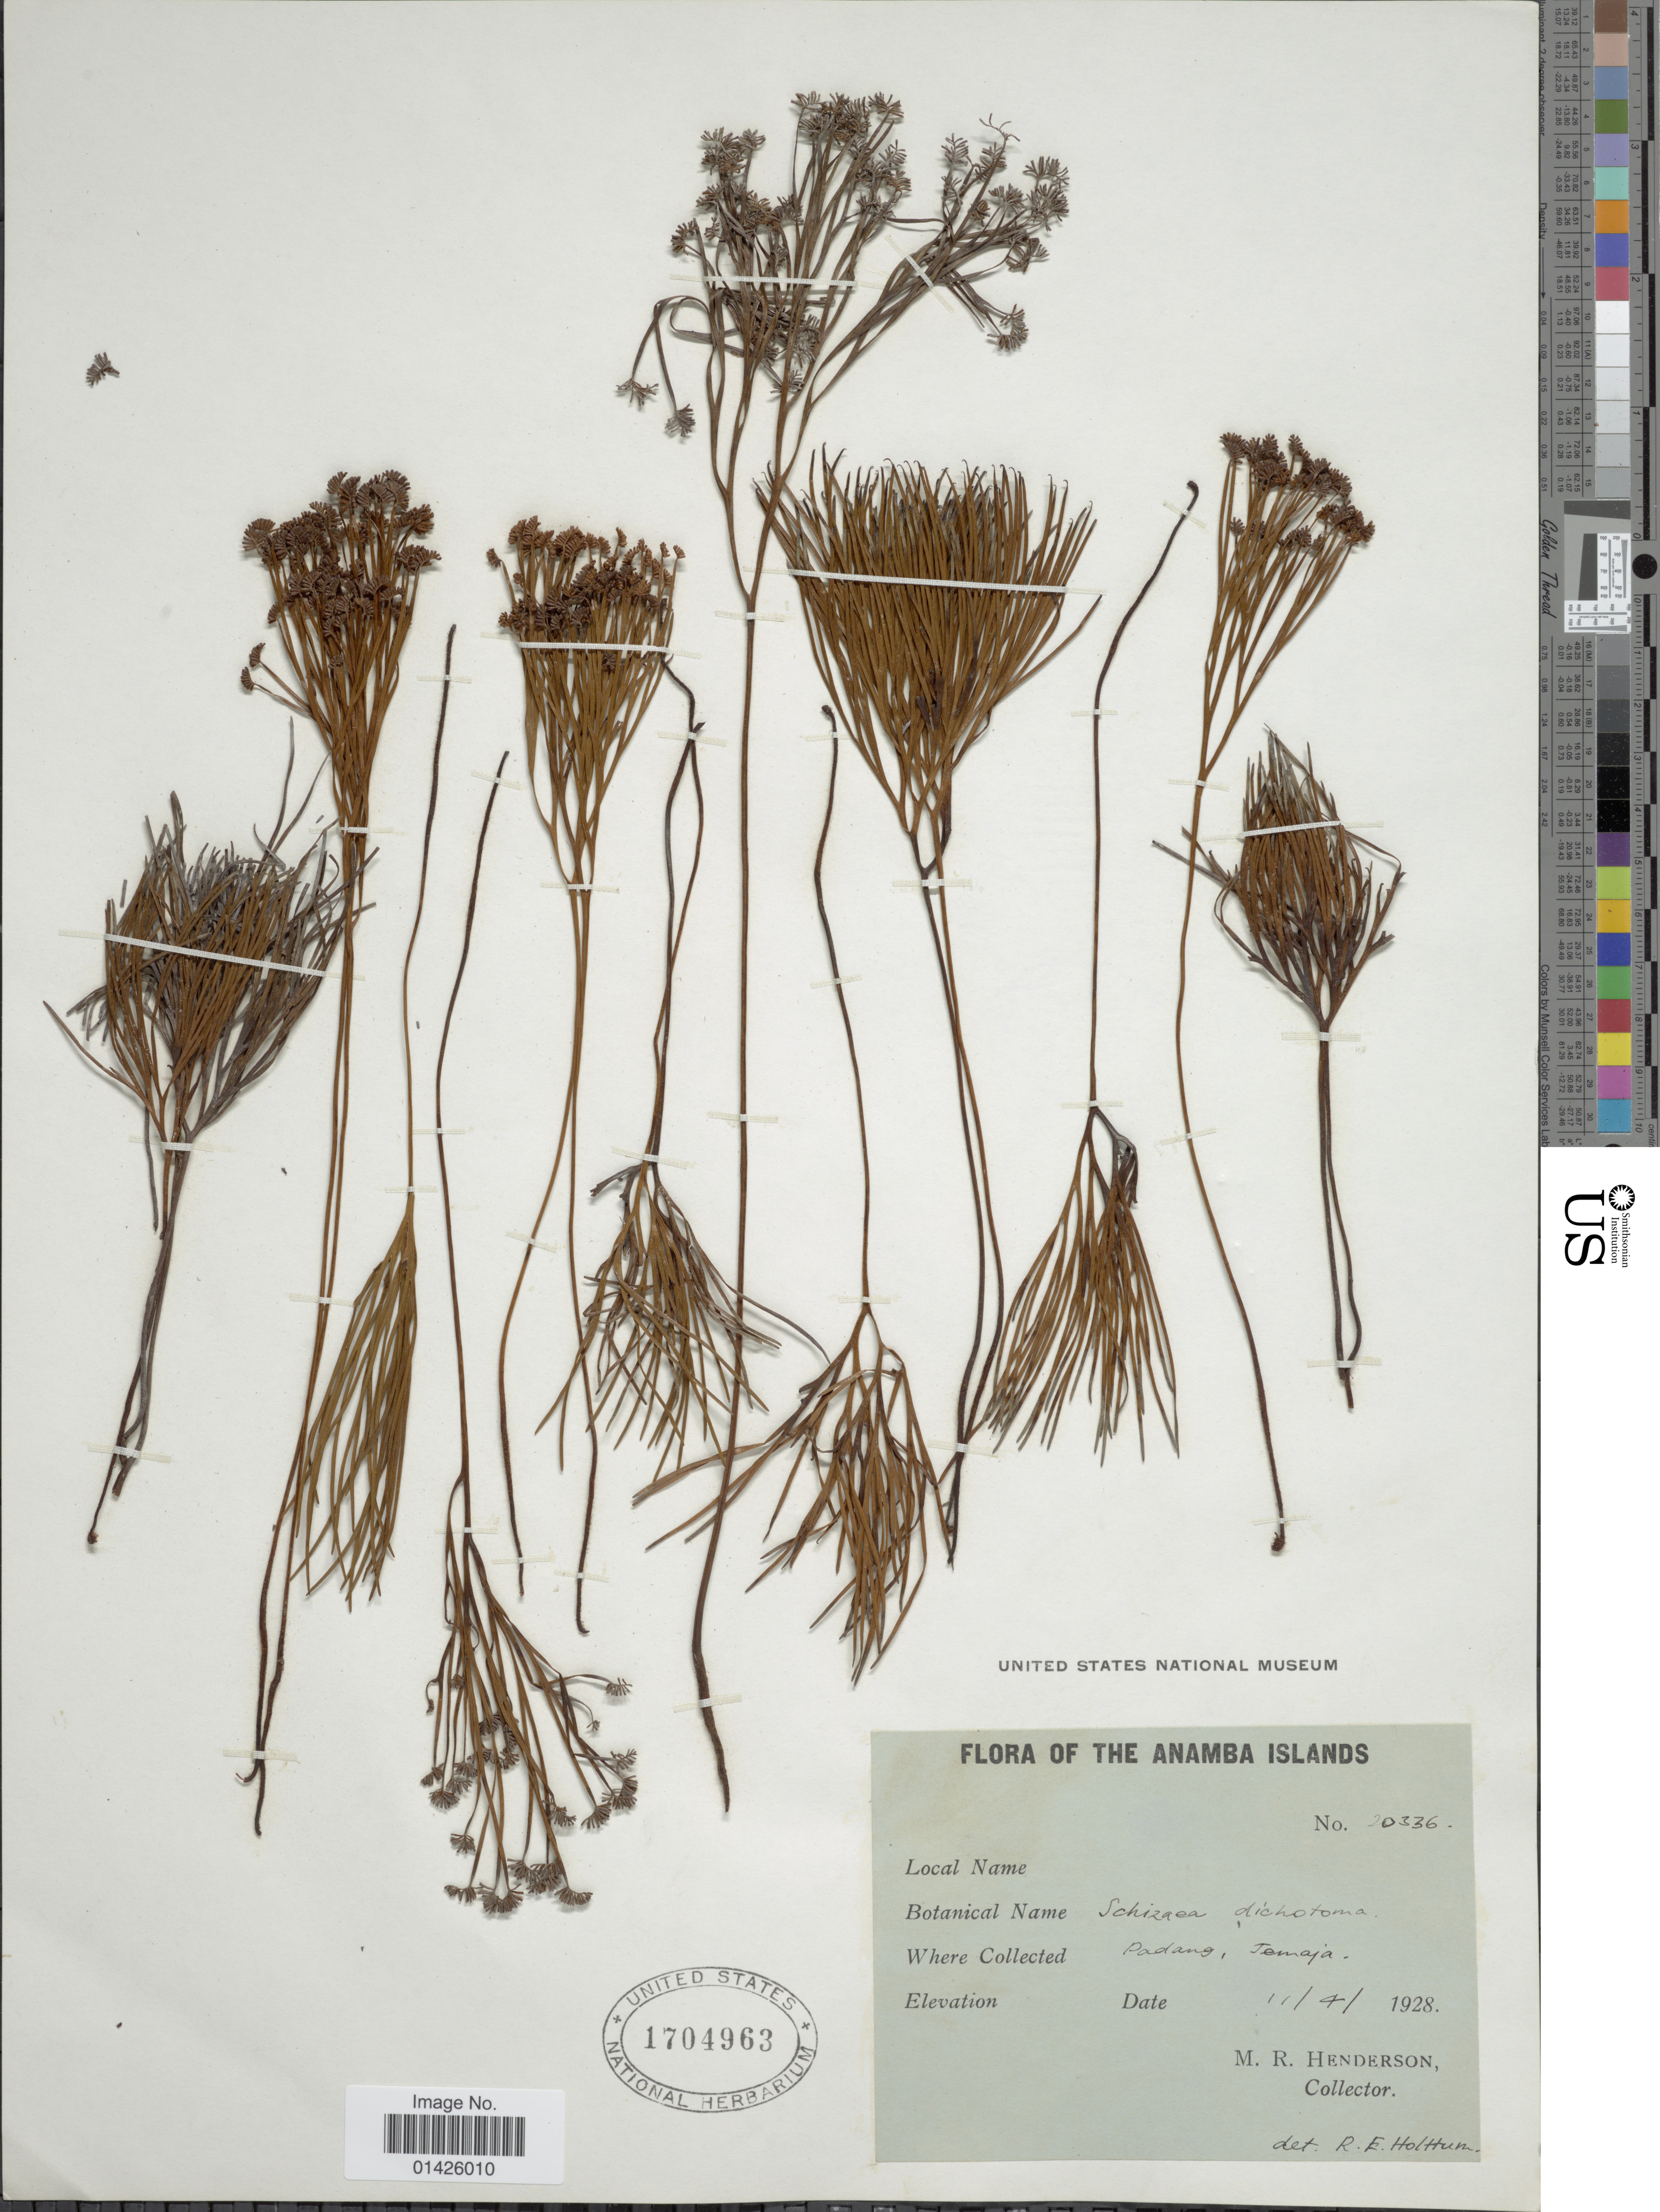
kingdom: Plantae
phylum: Tracheophyta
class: Polypodiopsida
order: Schizaeales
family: Schizaeaceae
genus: Schizaea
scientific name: Schizaea dichotoma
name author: (L.) J. Sm.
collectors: M. Henderson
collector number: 20336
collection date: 1928-04-11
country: Indonesia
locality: The Anamba Islands, Padang, Temaja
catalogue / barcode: US 1704963